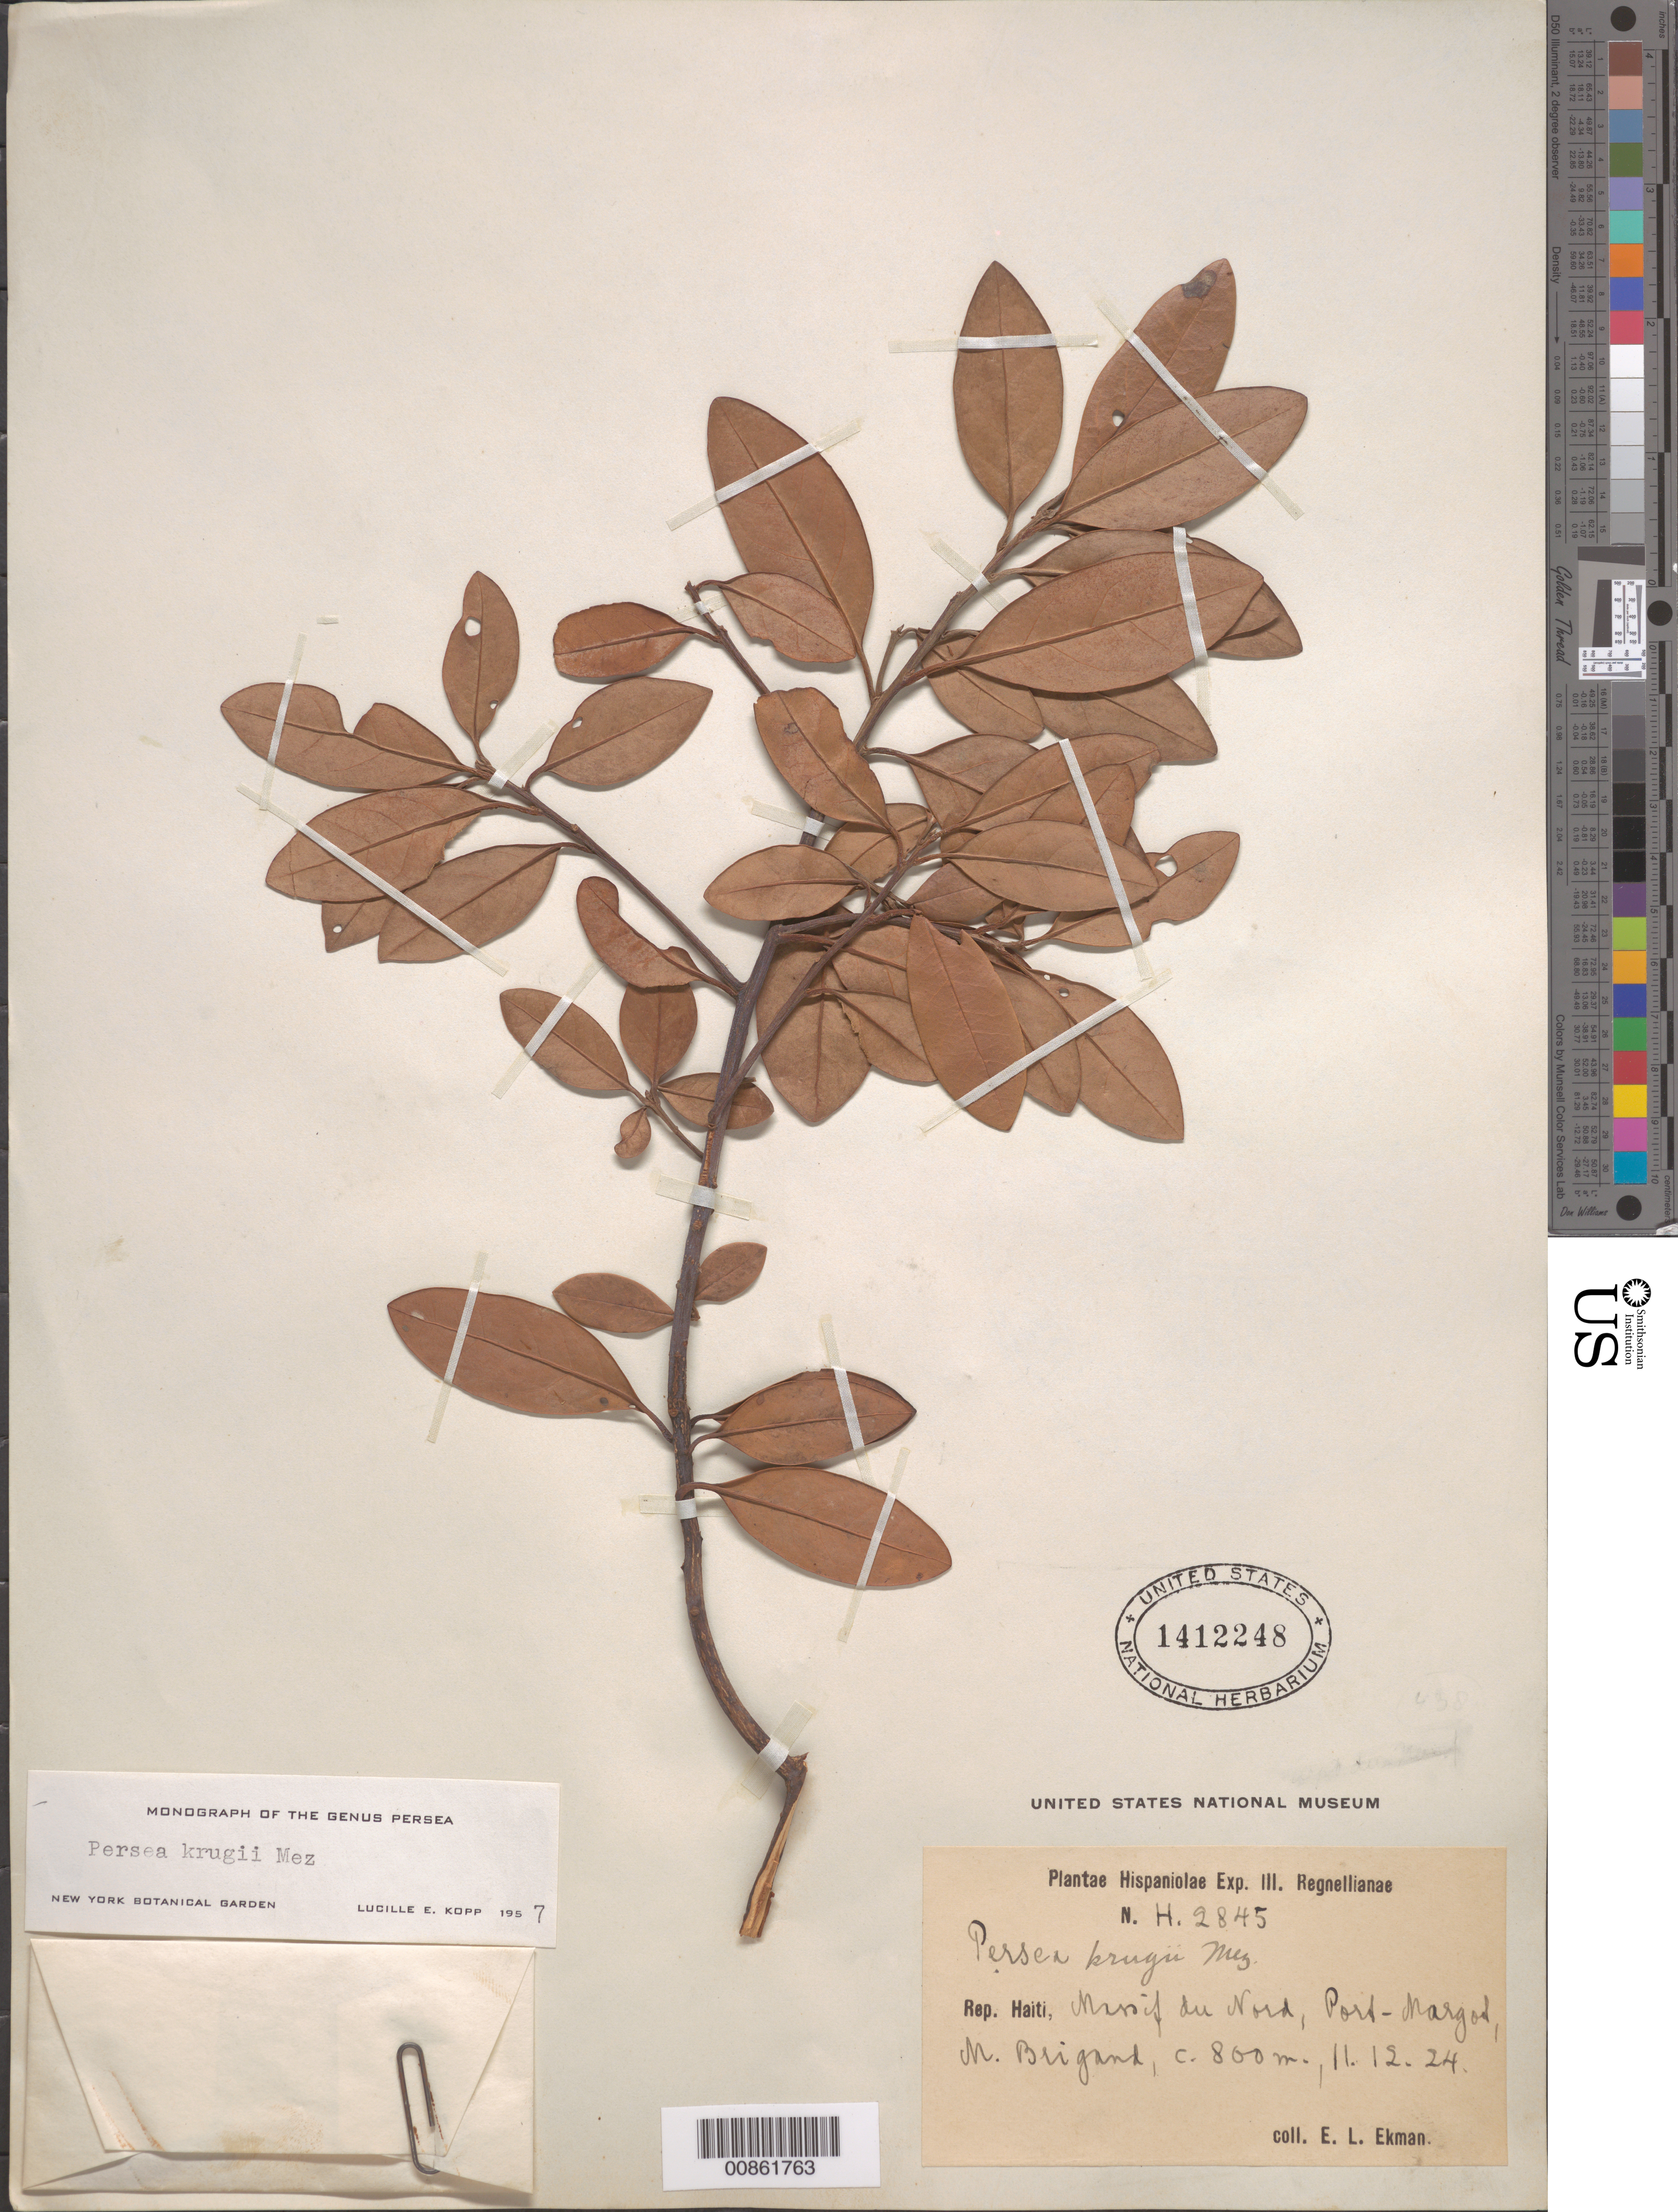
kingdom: Plantae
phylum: Tracheophyta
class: Magnoliopsida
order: Laurales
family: Lauraceae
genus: Persea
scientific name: Persea krugii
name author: Mez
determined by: Kopp, L. E., (NY), New York Botanical Garden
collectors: E. L. Ekman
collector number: H 2845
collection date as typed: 11 Dec 1924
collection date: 1924-12-11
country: Haiti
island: Hispaniola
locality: Massif du Nord, Port-Margot, M. Brigand.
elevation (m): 800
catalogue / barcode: US 1412248